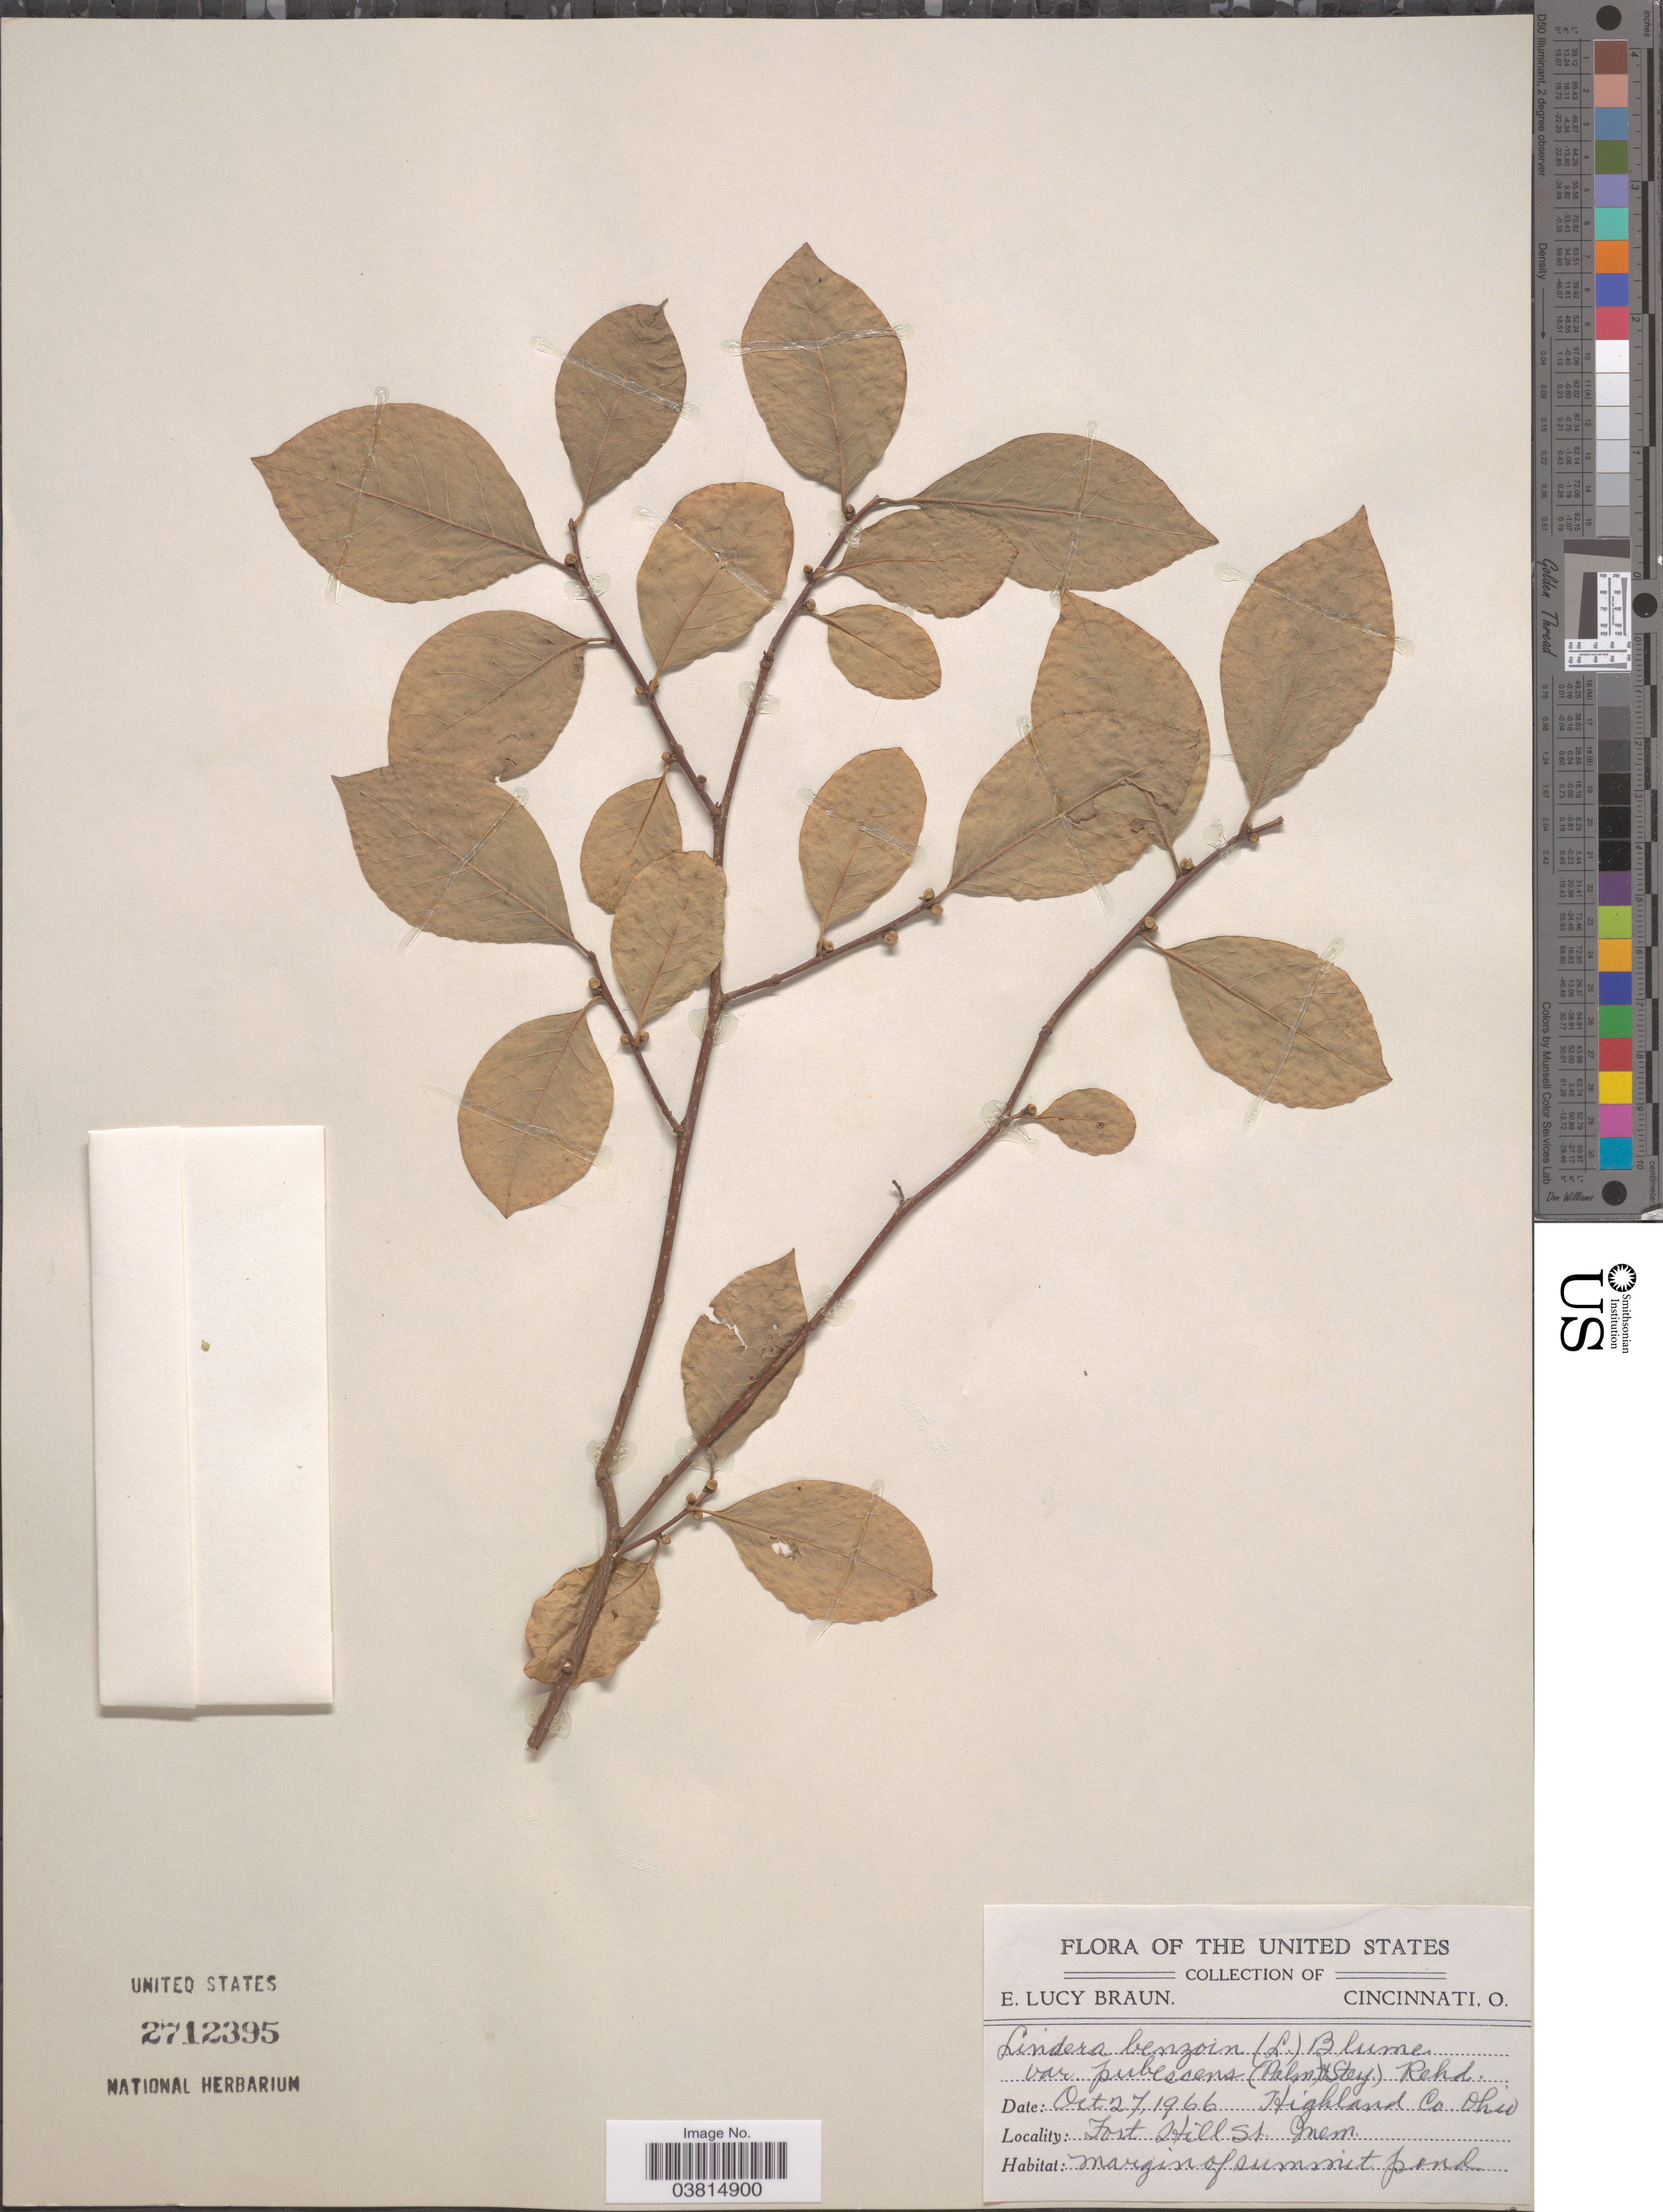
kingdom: Plantae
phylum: Tracheophyta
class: Magnoliopsida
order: Laurales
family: Lauraceae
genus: Lindera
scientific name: Lindera benzoin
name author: (L.) Blume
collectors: E. L. Braun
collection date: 1966-10-27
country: United States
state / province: Ohio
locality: Highland Co. Fort Hill, St. Mem.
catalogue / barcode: US 2712395